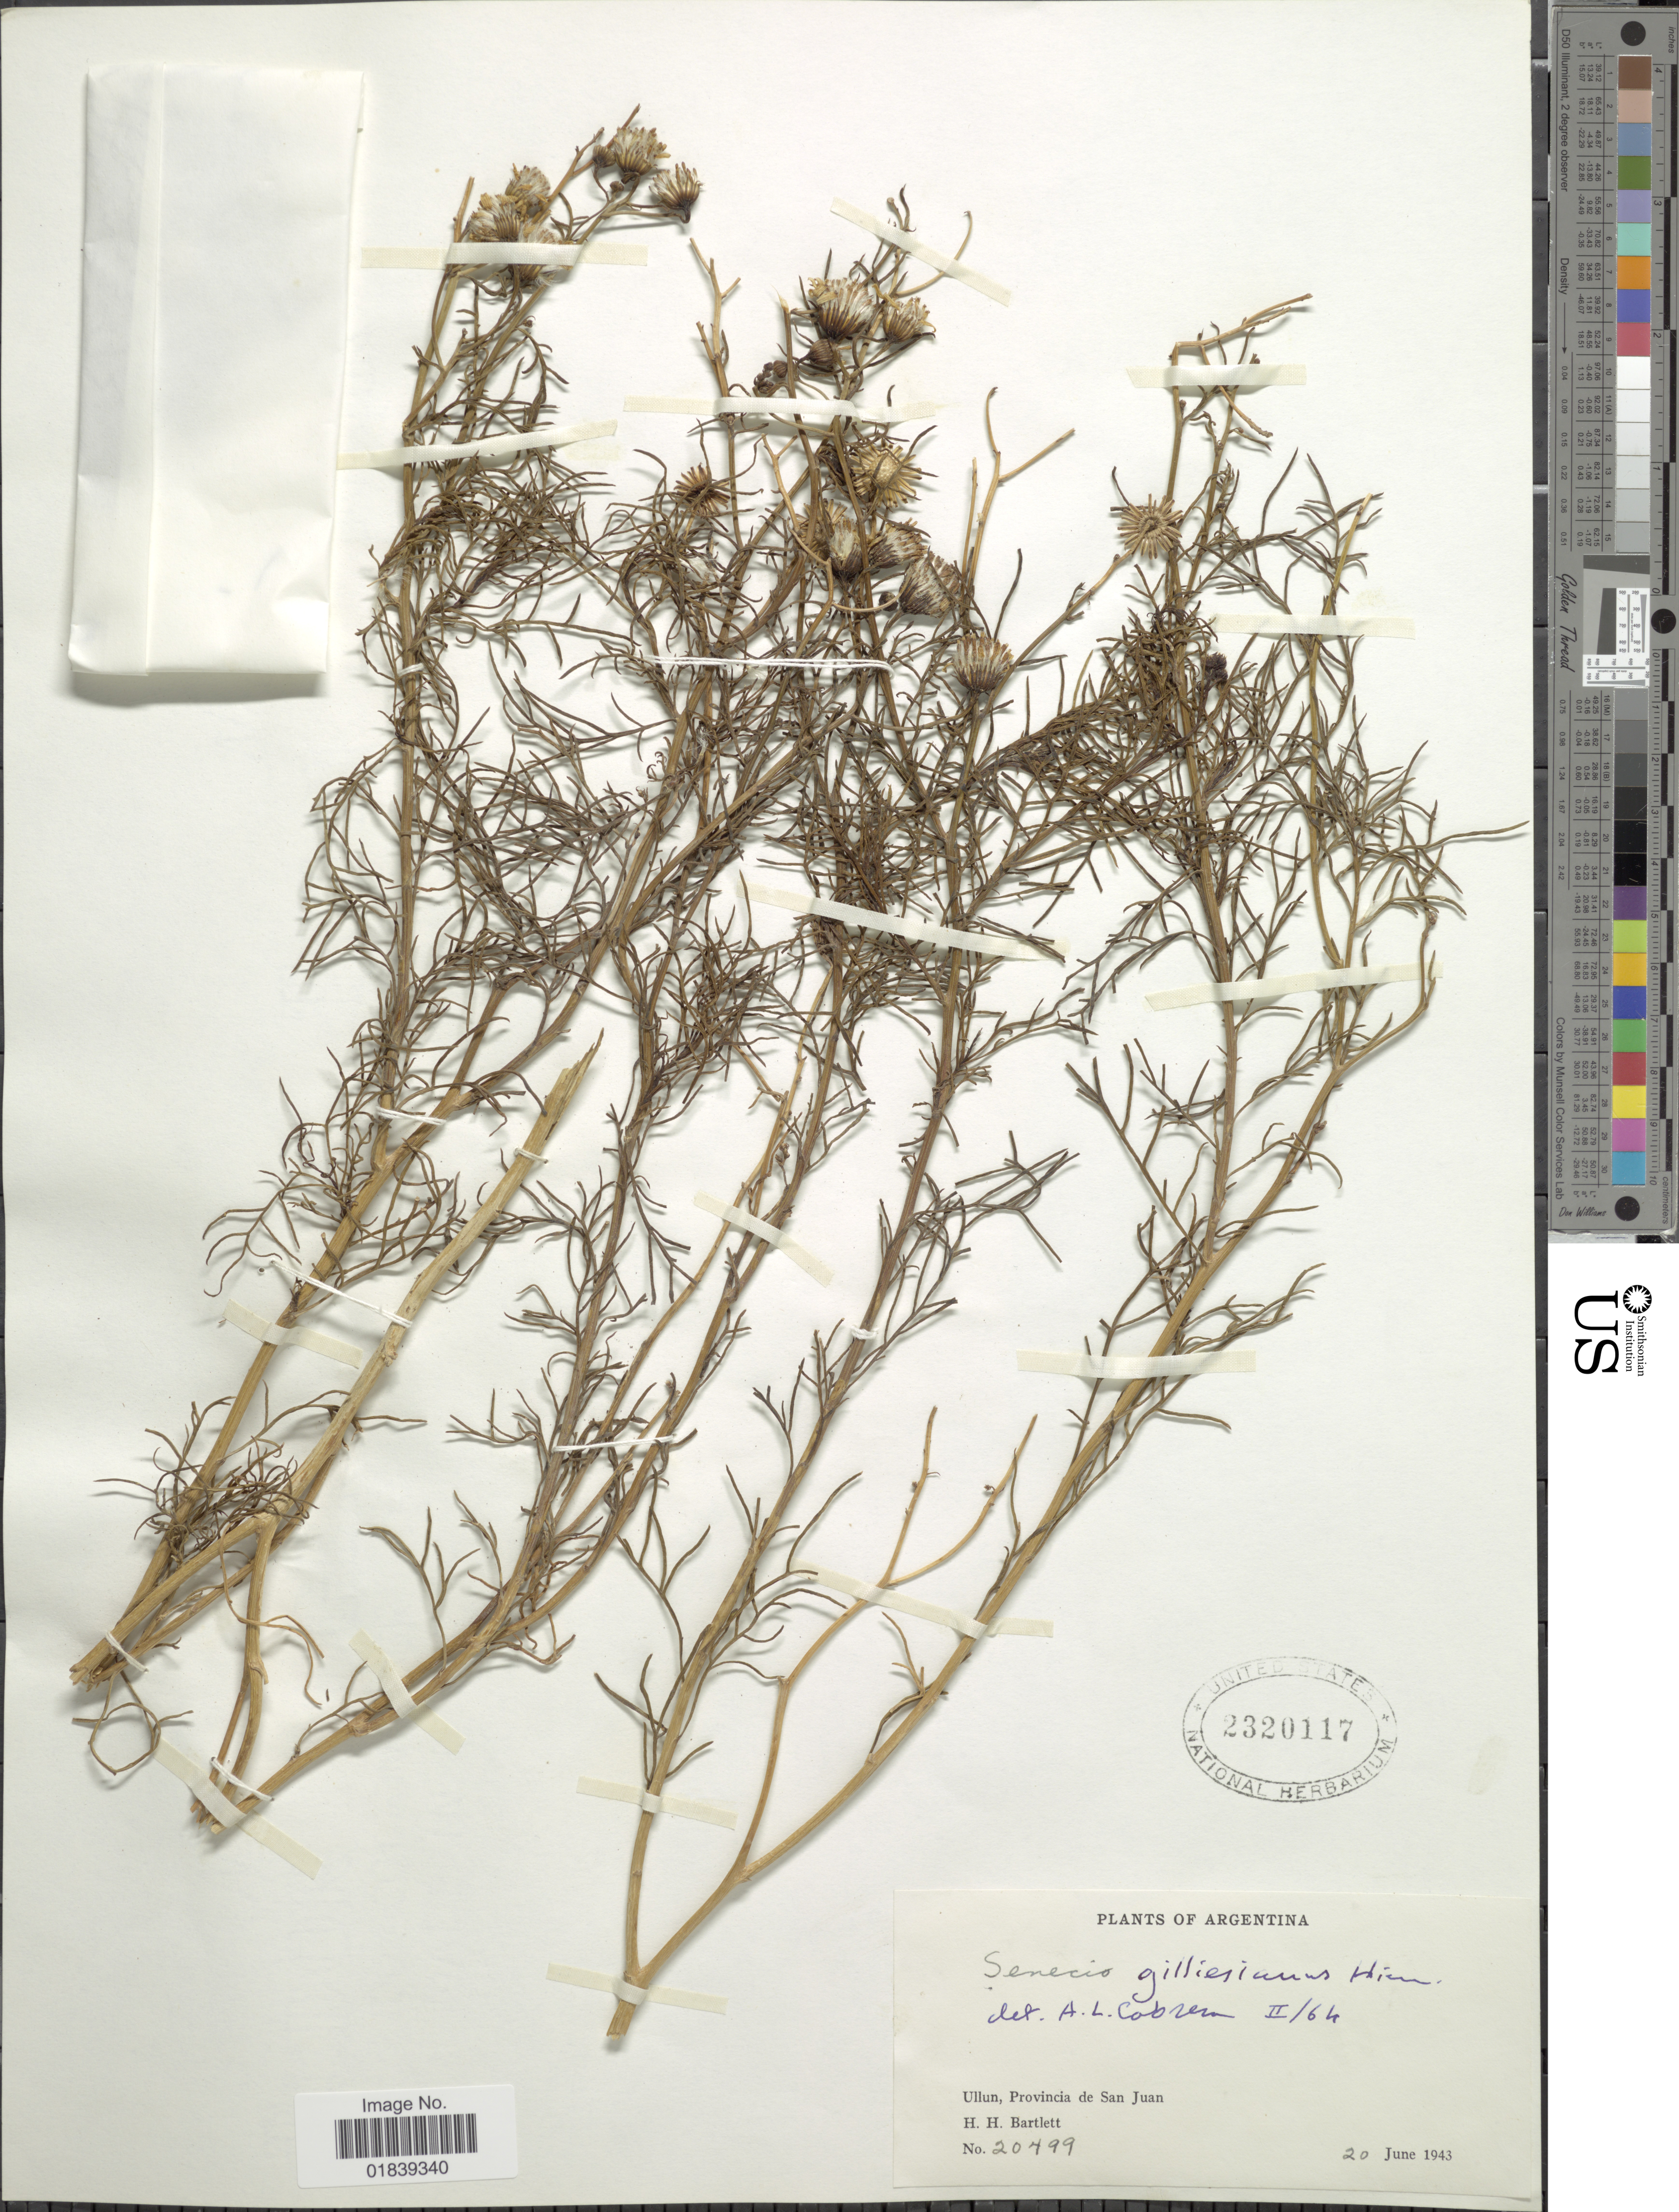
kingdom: Plantae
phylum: Tracheophyta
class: Magnoliopsida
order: Asterales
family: Asteraceae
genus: Senecio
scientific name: Senecio gilliesianus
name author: Hieron.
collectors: H. H. Bartlett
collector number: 20499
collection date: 1943-06-20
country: Argentina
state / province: San Juan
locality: Ullun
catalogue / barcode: US 2320117